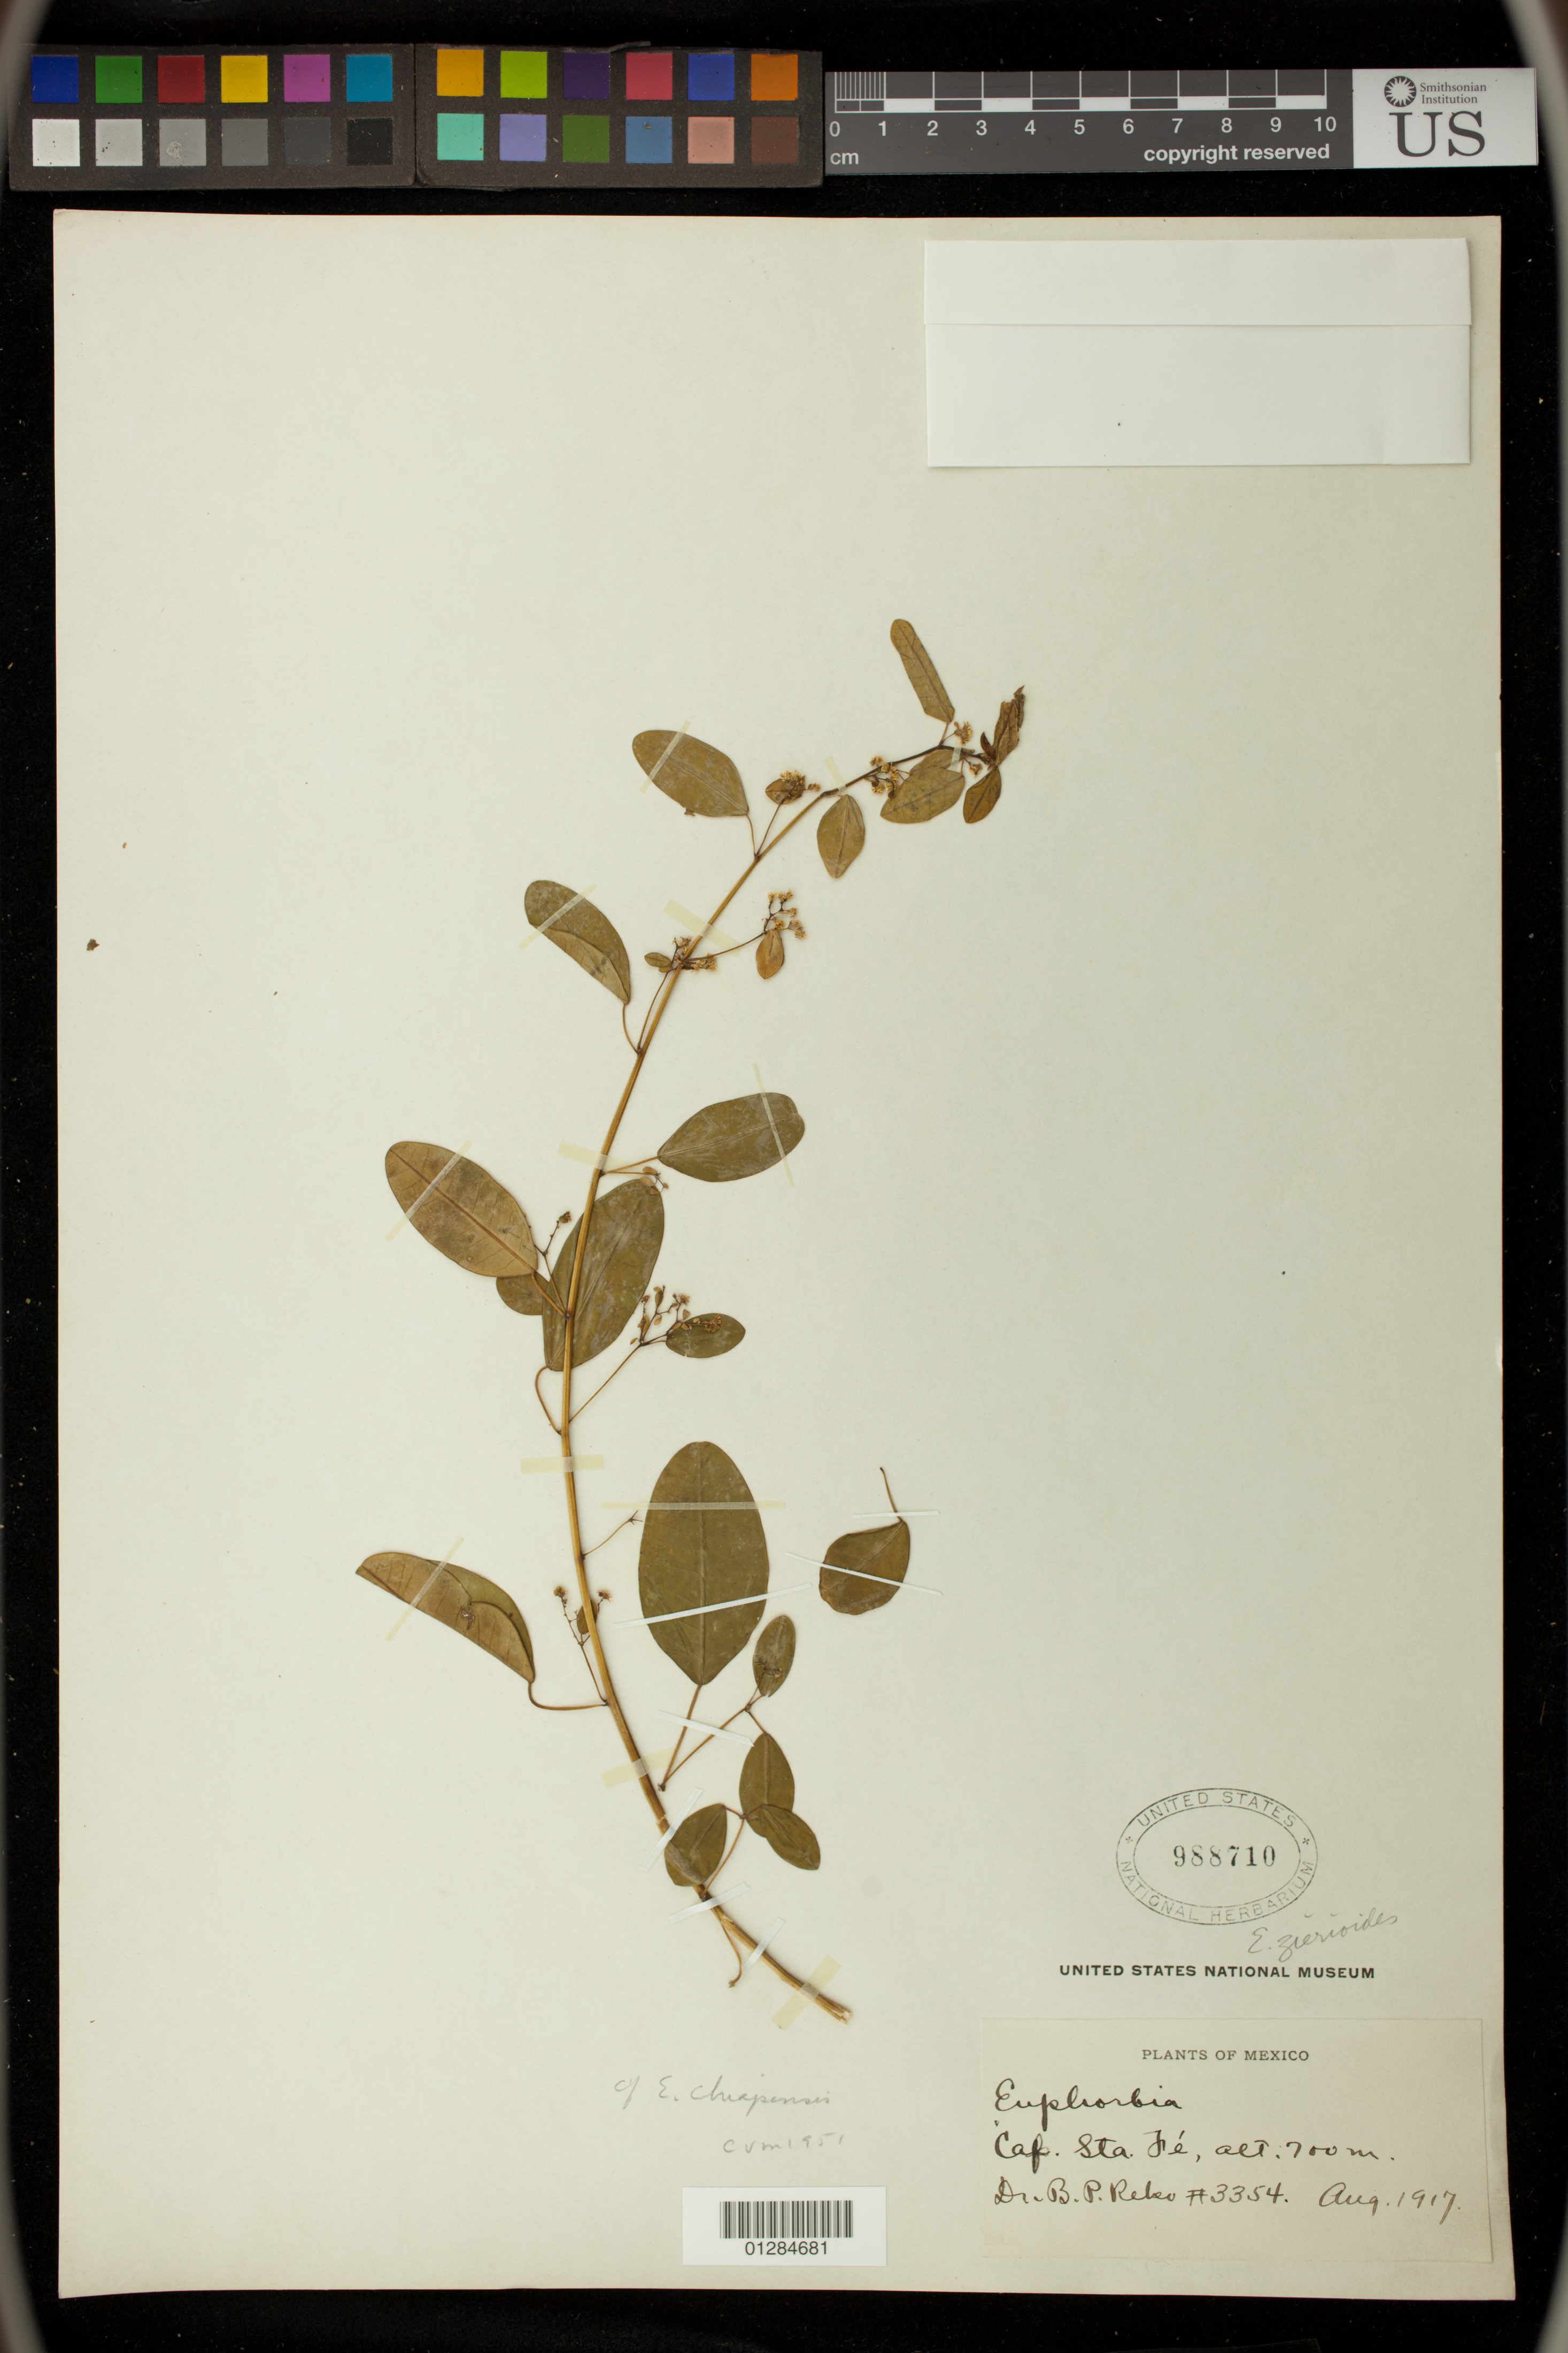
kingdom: Plantae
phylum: Tracheophyta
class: Magnoliopsida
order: Malpighiales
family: Euphorbiaceae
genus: Euphorbia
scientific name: Euphorbia zierioides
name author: Boiss.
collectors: B. P. Reko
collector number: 3354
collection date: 1917-08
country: Mexico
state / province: Distrito Federal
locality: Santa Fe, Mexico City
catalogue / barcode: US 988710